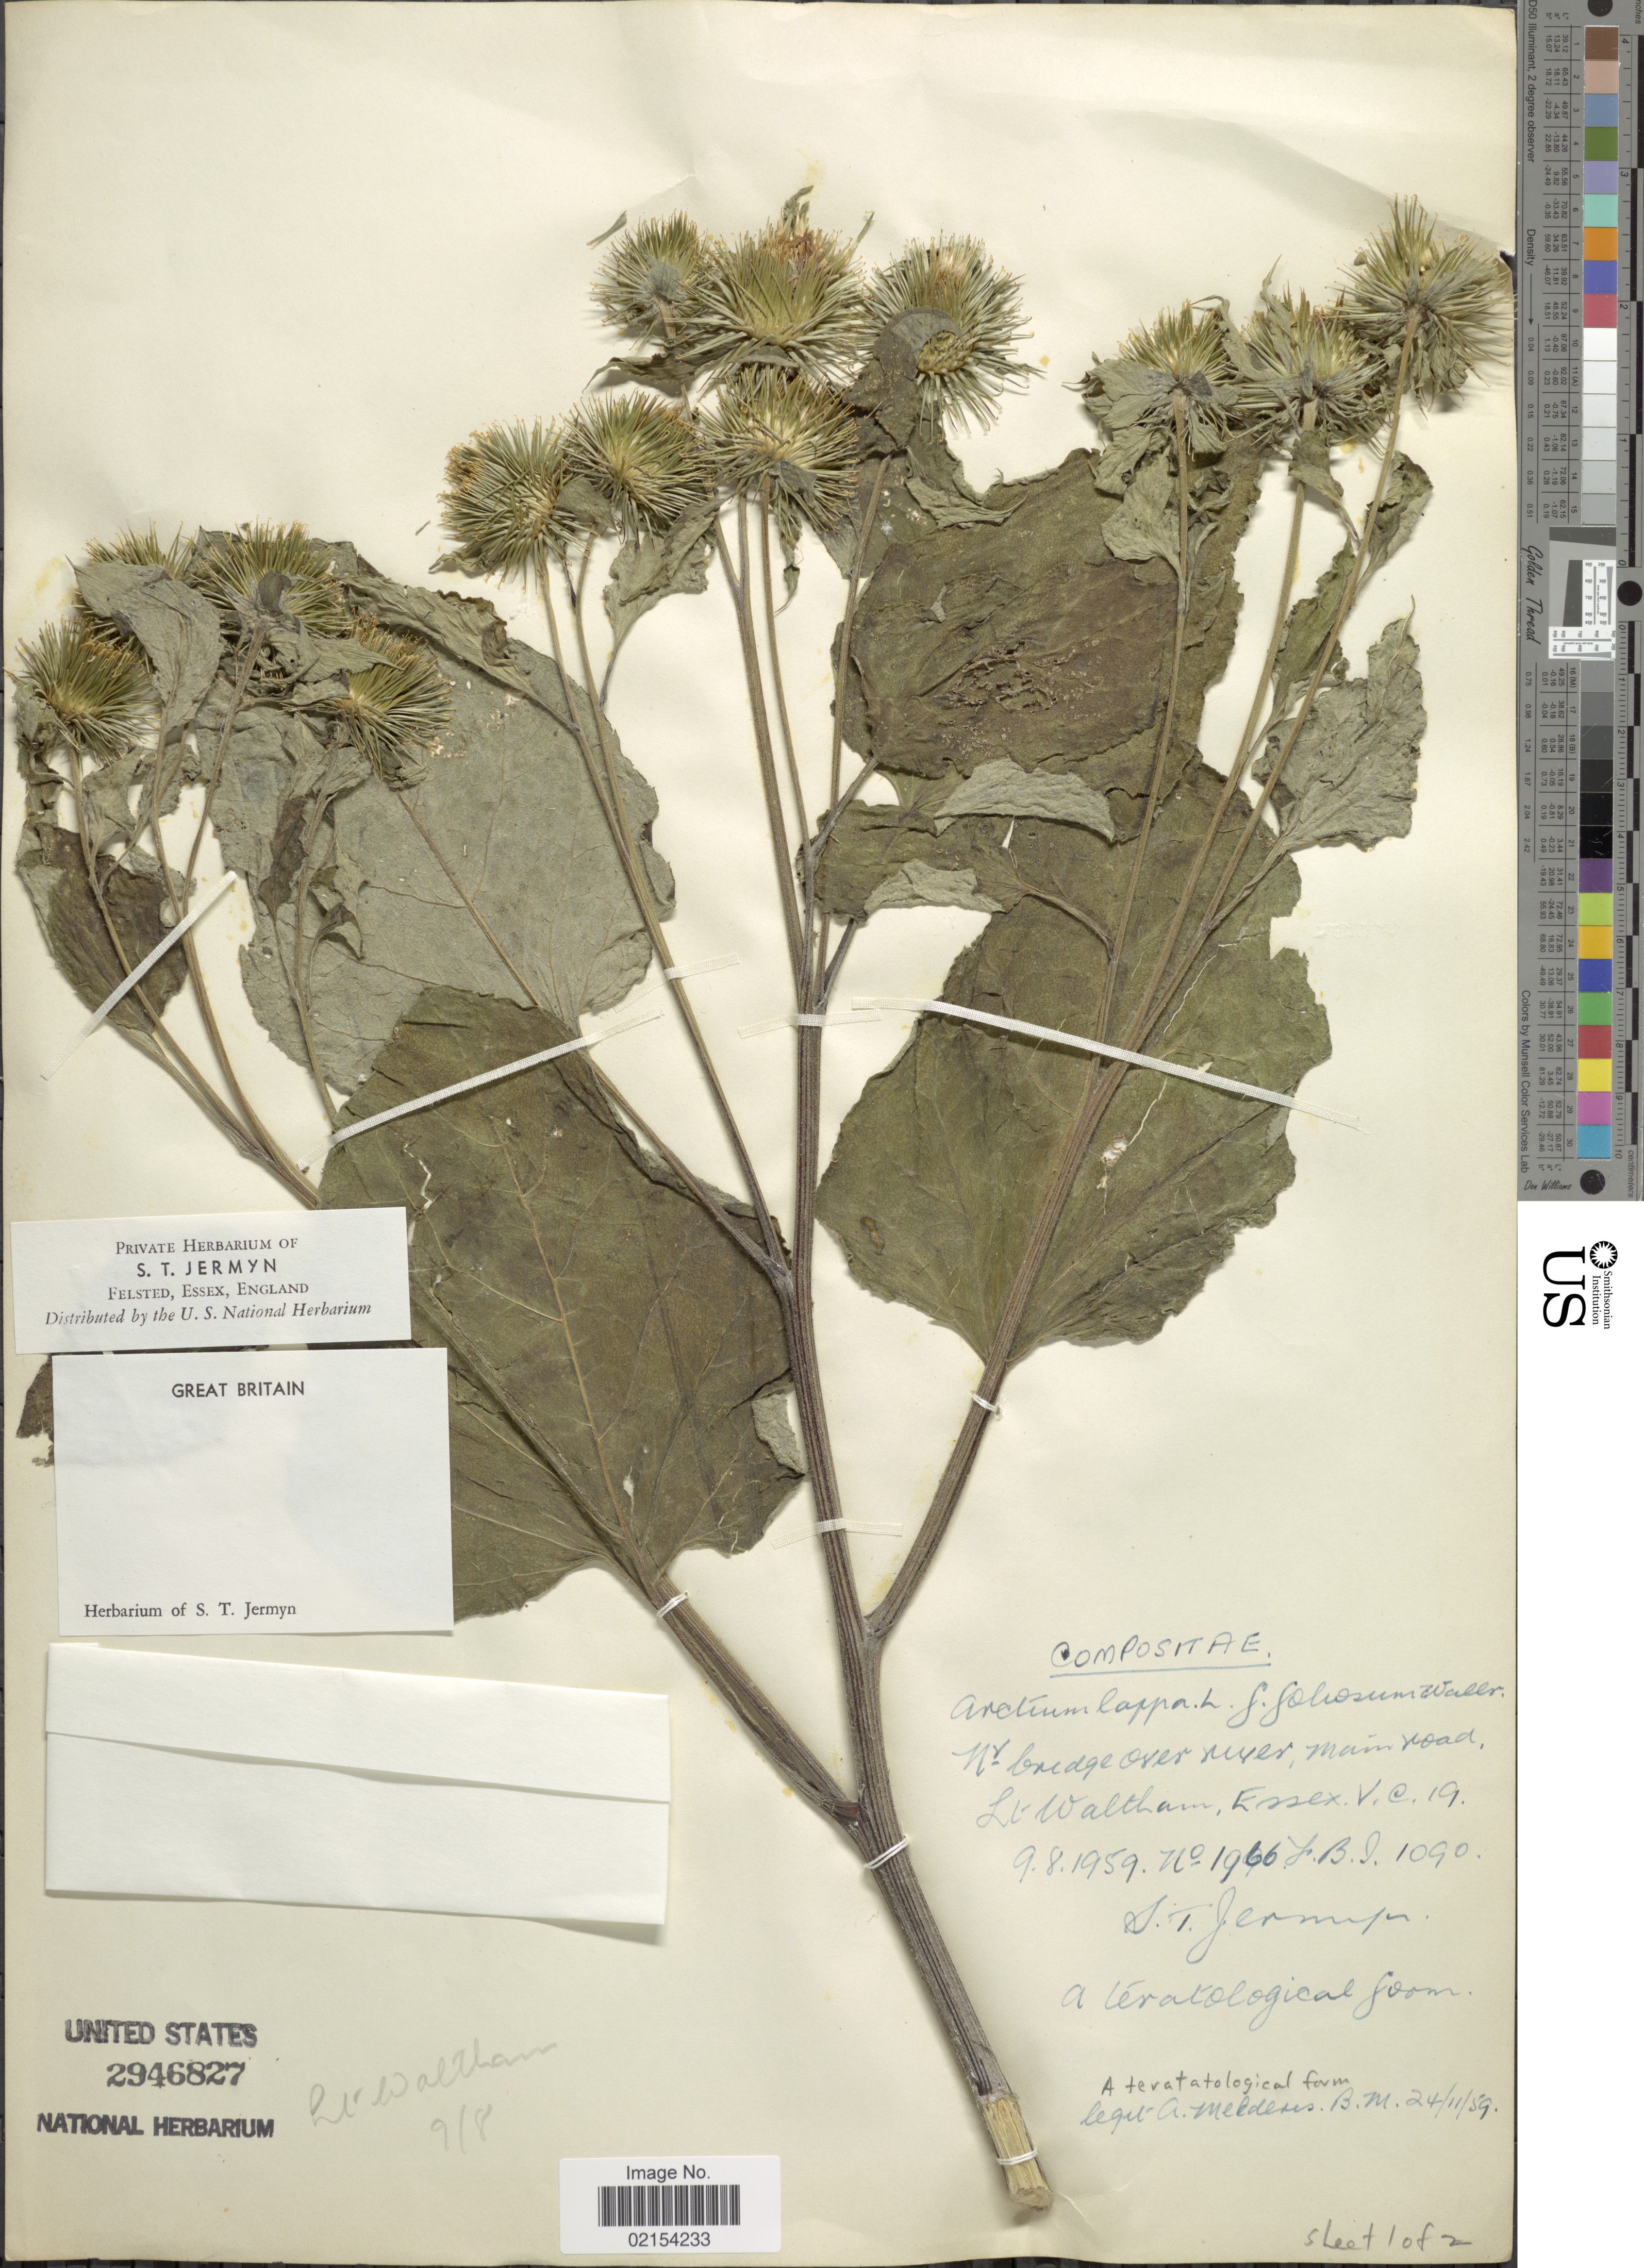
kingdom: Plantae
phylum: Tracheophyta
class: Magnoliopsida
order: Asterales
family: Asteraceae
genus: Arctium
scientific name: Arctium lappa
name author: L.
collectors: S. Jermyn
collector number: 1966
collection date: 1959-08-09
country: United Kingdom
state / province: England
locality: Great Britain. Nv bridge over river; Main road Lt. Waltham, Essex V.C. 19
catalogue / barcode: US 2946827